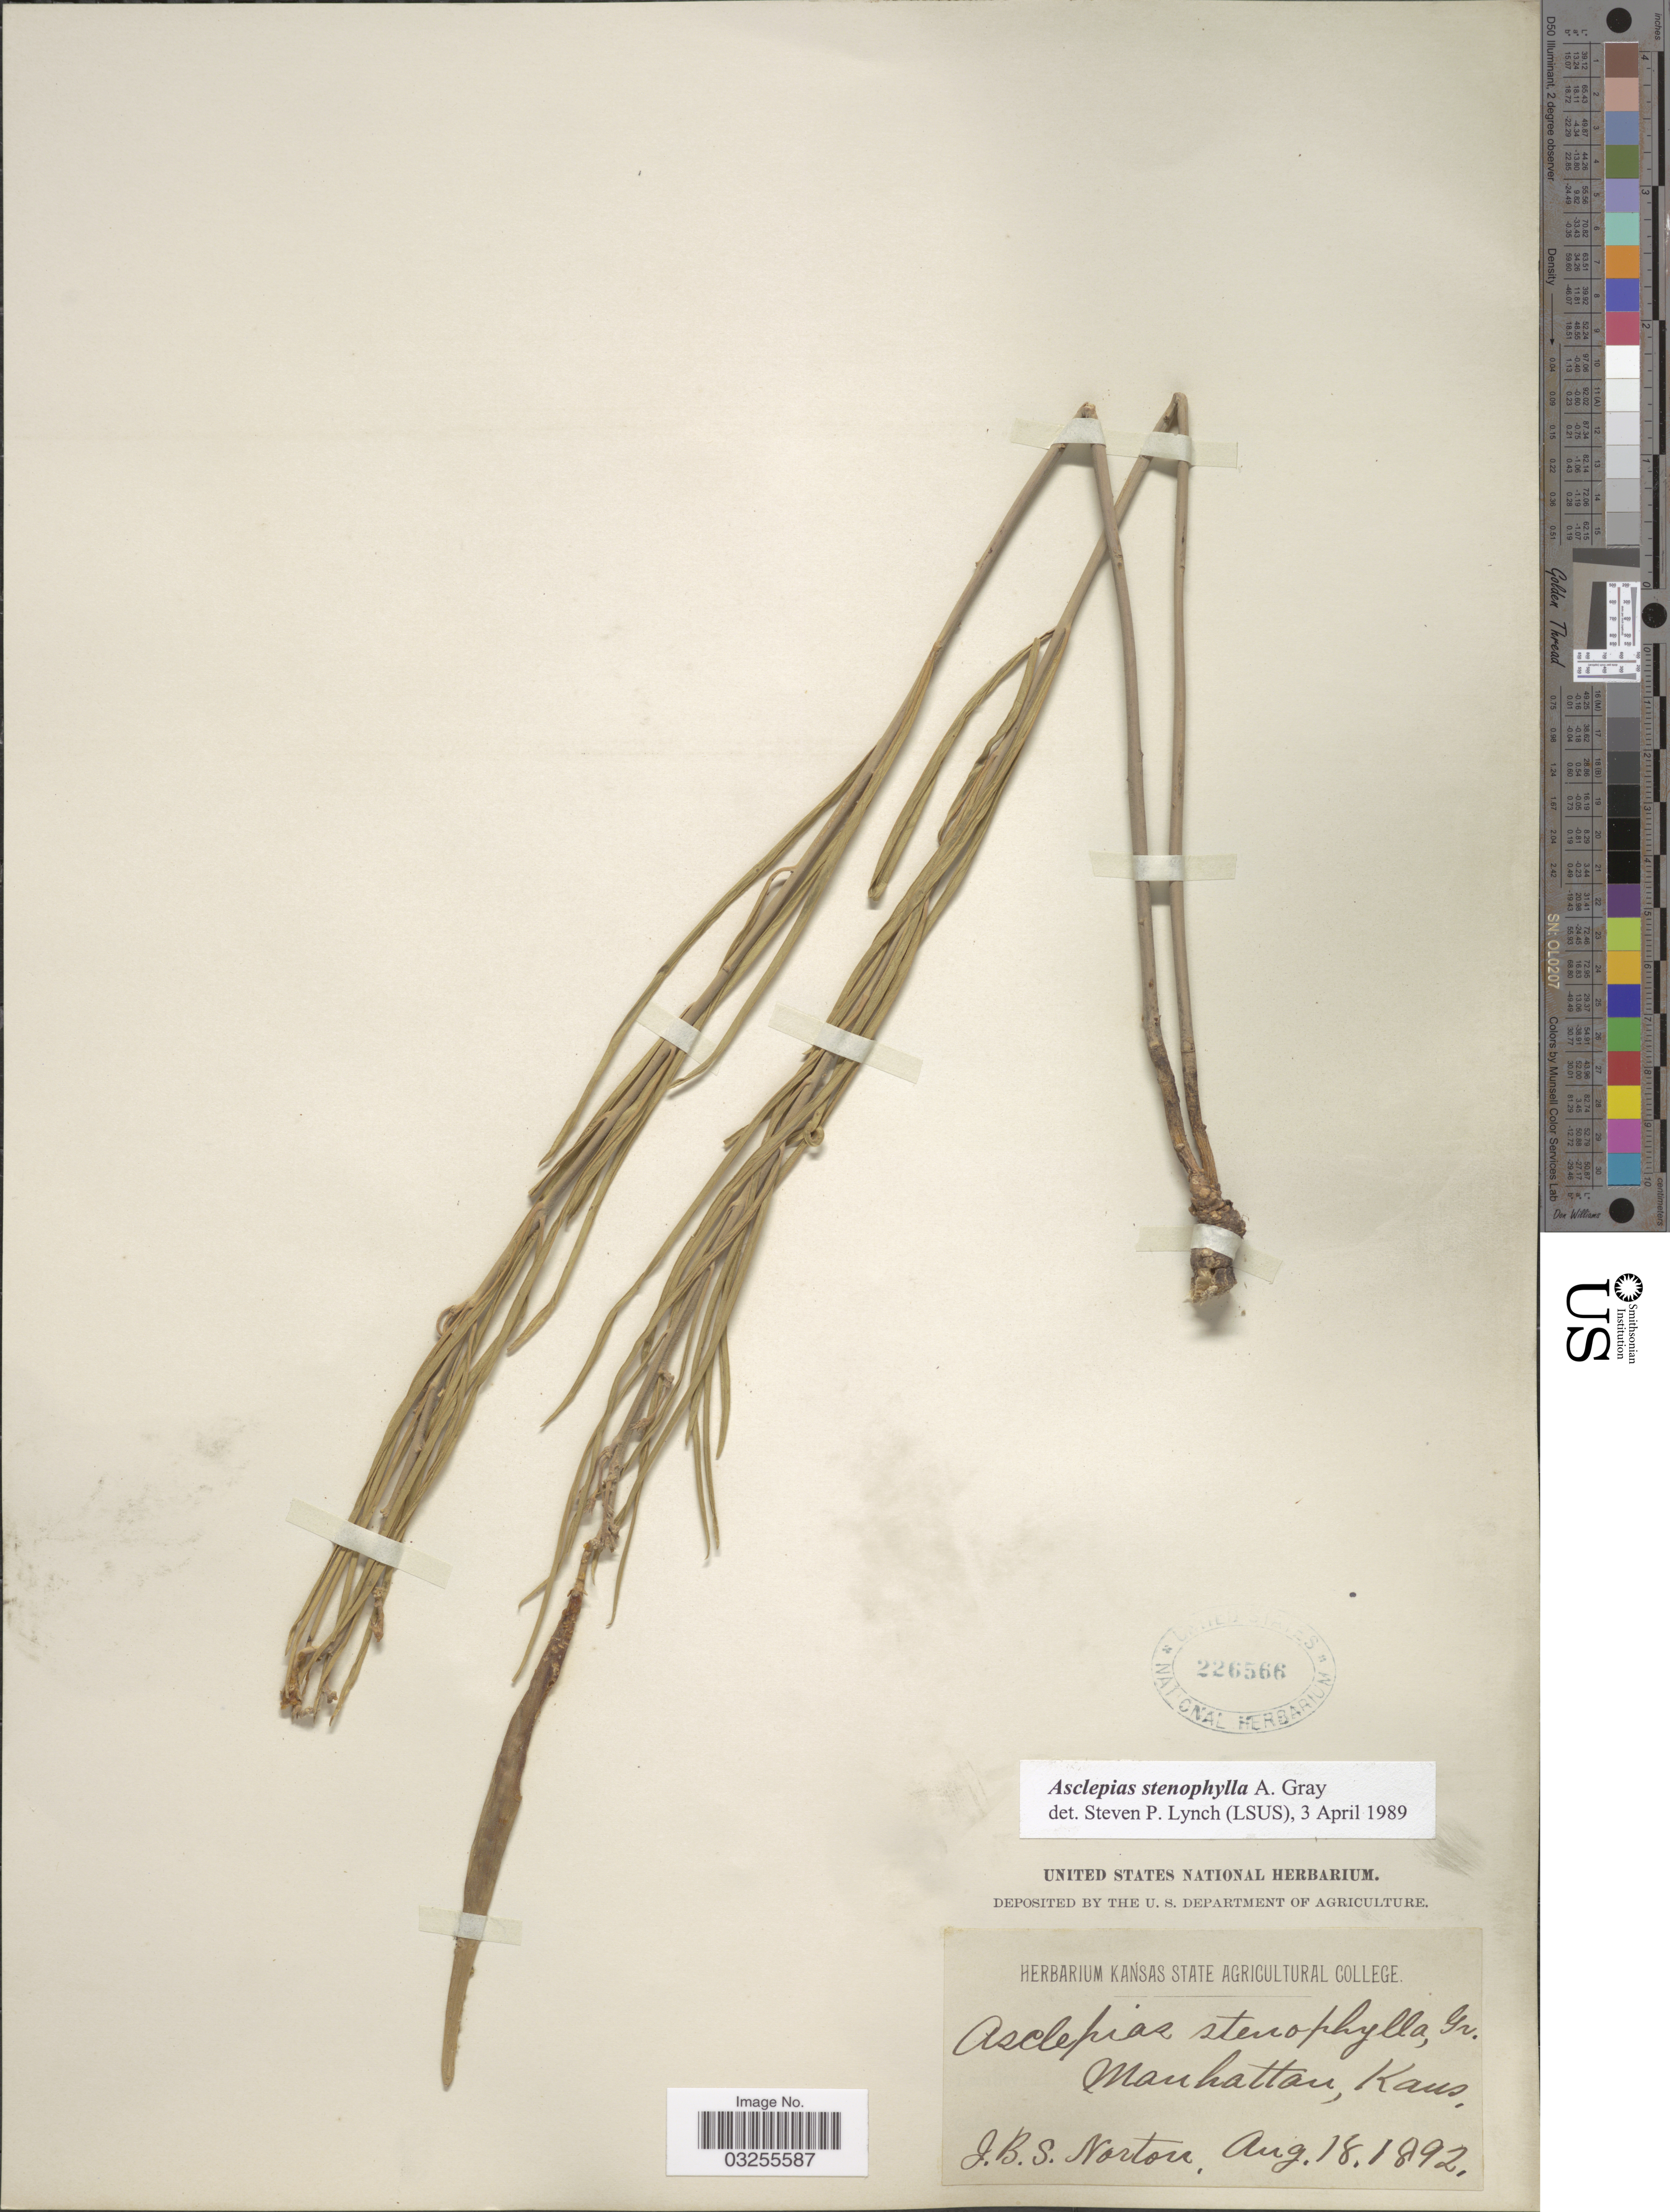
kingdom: Plantae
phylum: Tracheophyta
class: Magnoliopsida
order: Gentianales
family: Apocynaceae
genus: Asclepias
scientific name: Asclepias stenophylla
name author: A. Gray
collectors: J. B. S. Morton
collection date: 1892-08-18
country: United States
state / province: Kansas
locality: Manhattan.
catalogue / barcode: US 226566